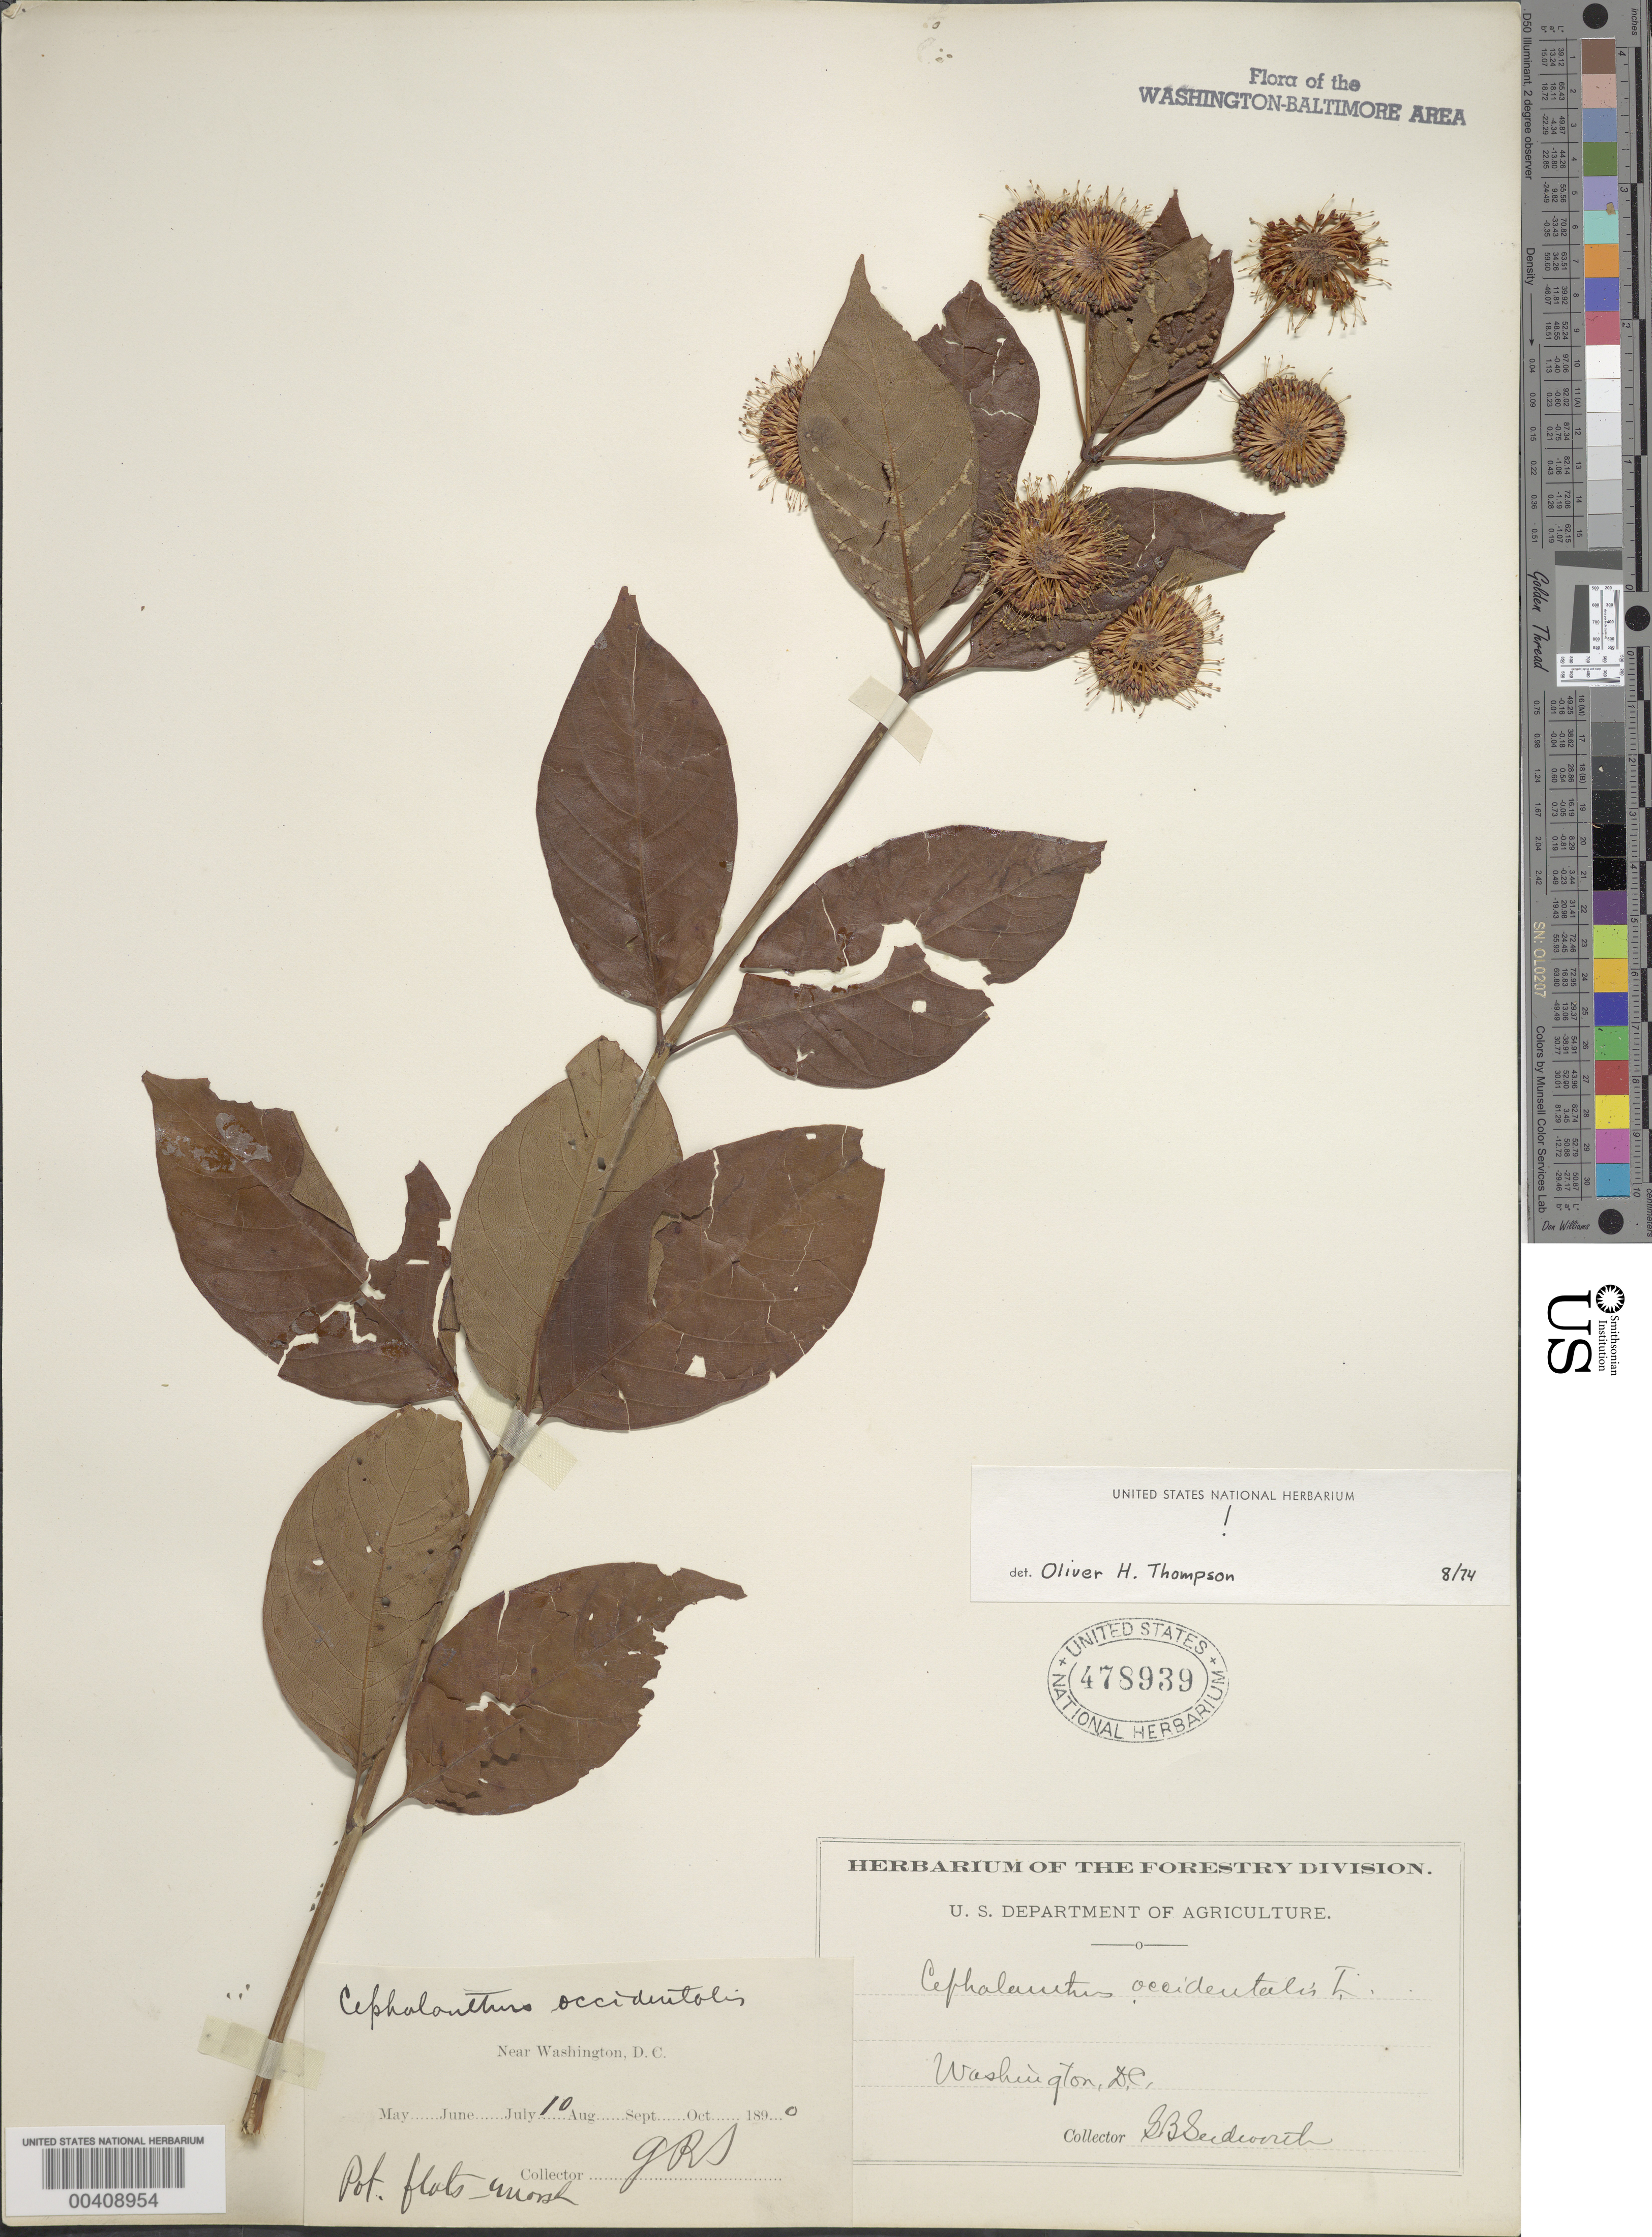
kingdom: Plantae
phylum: Tracheophyta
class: Magnoliopsida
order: Gentianales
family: Rubiaceae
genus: Cephalanthus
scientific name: Cephalanthus occidentalis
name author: L.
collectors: G. B. Sudworth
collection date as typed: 10 Jul 1890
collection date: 1890-07-10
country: United States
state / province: District of Columbia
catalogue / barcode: US 478939